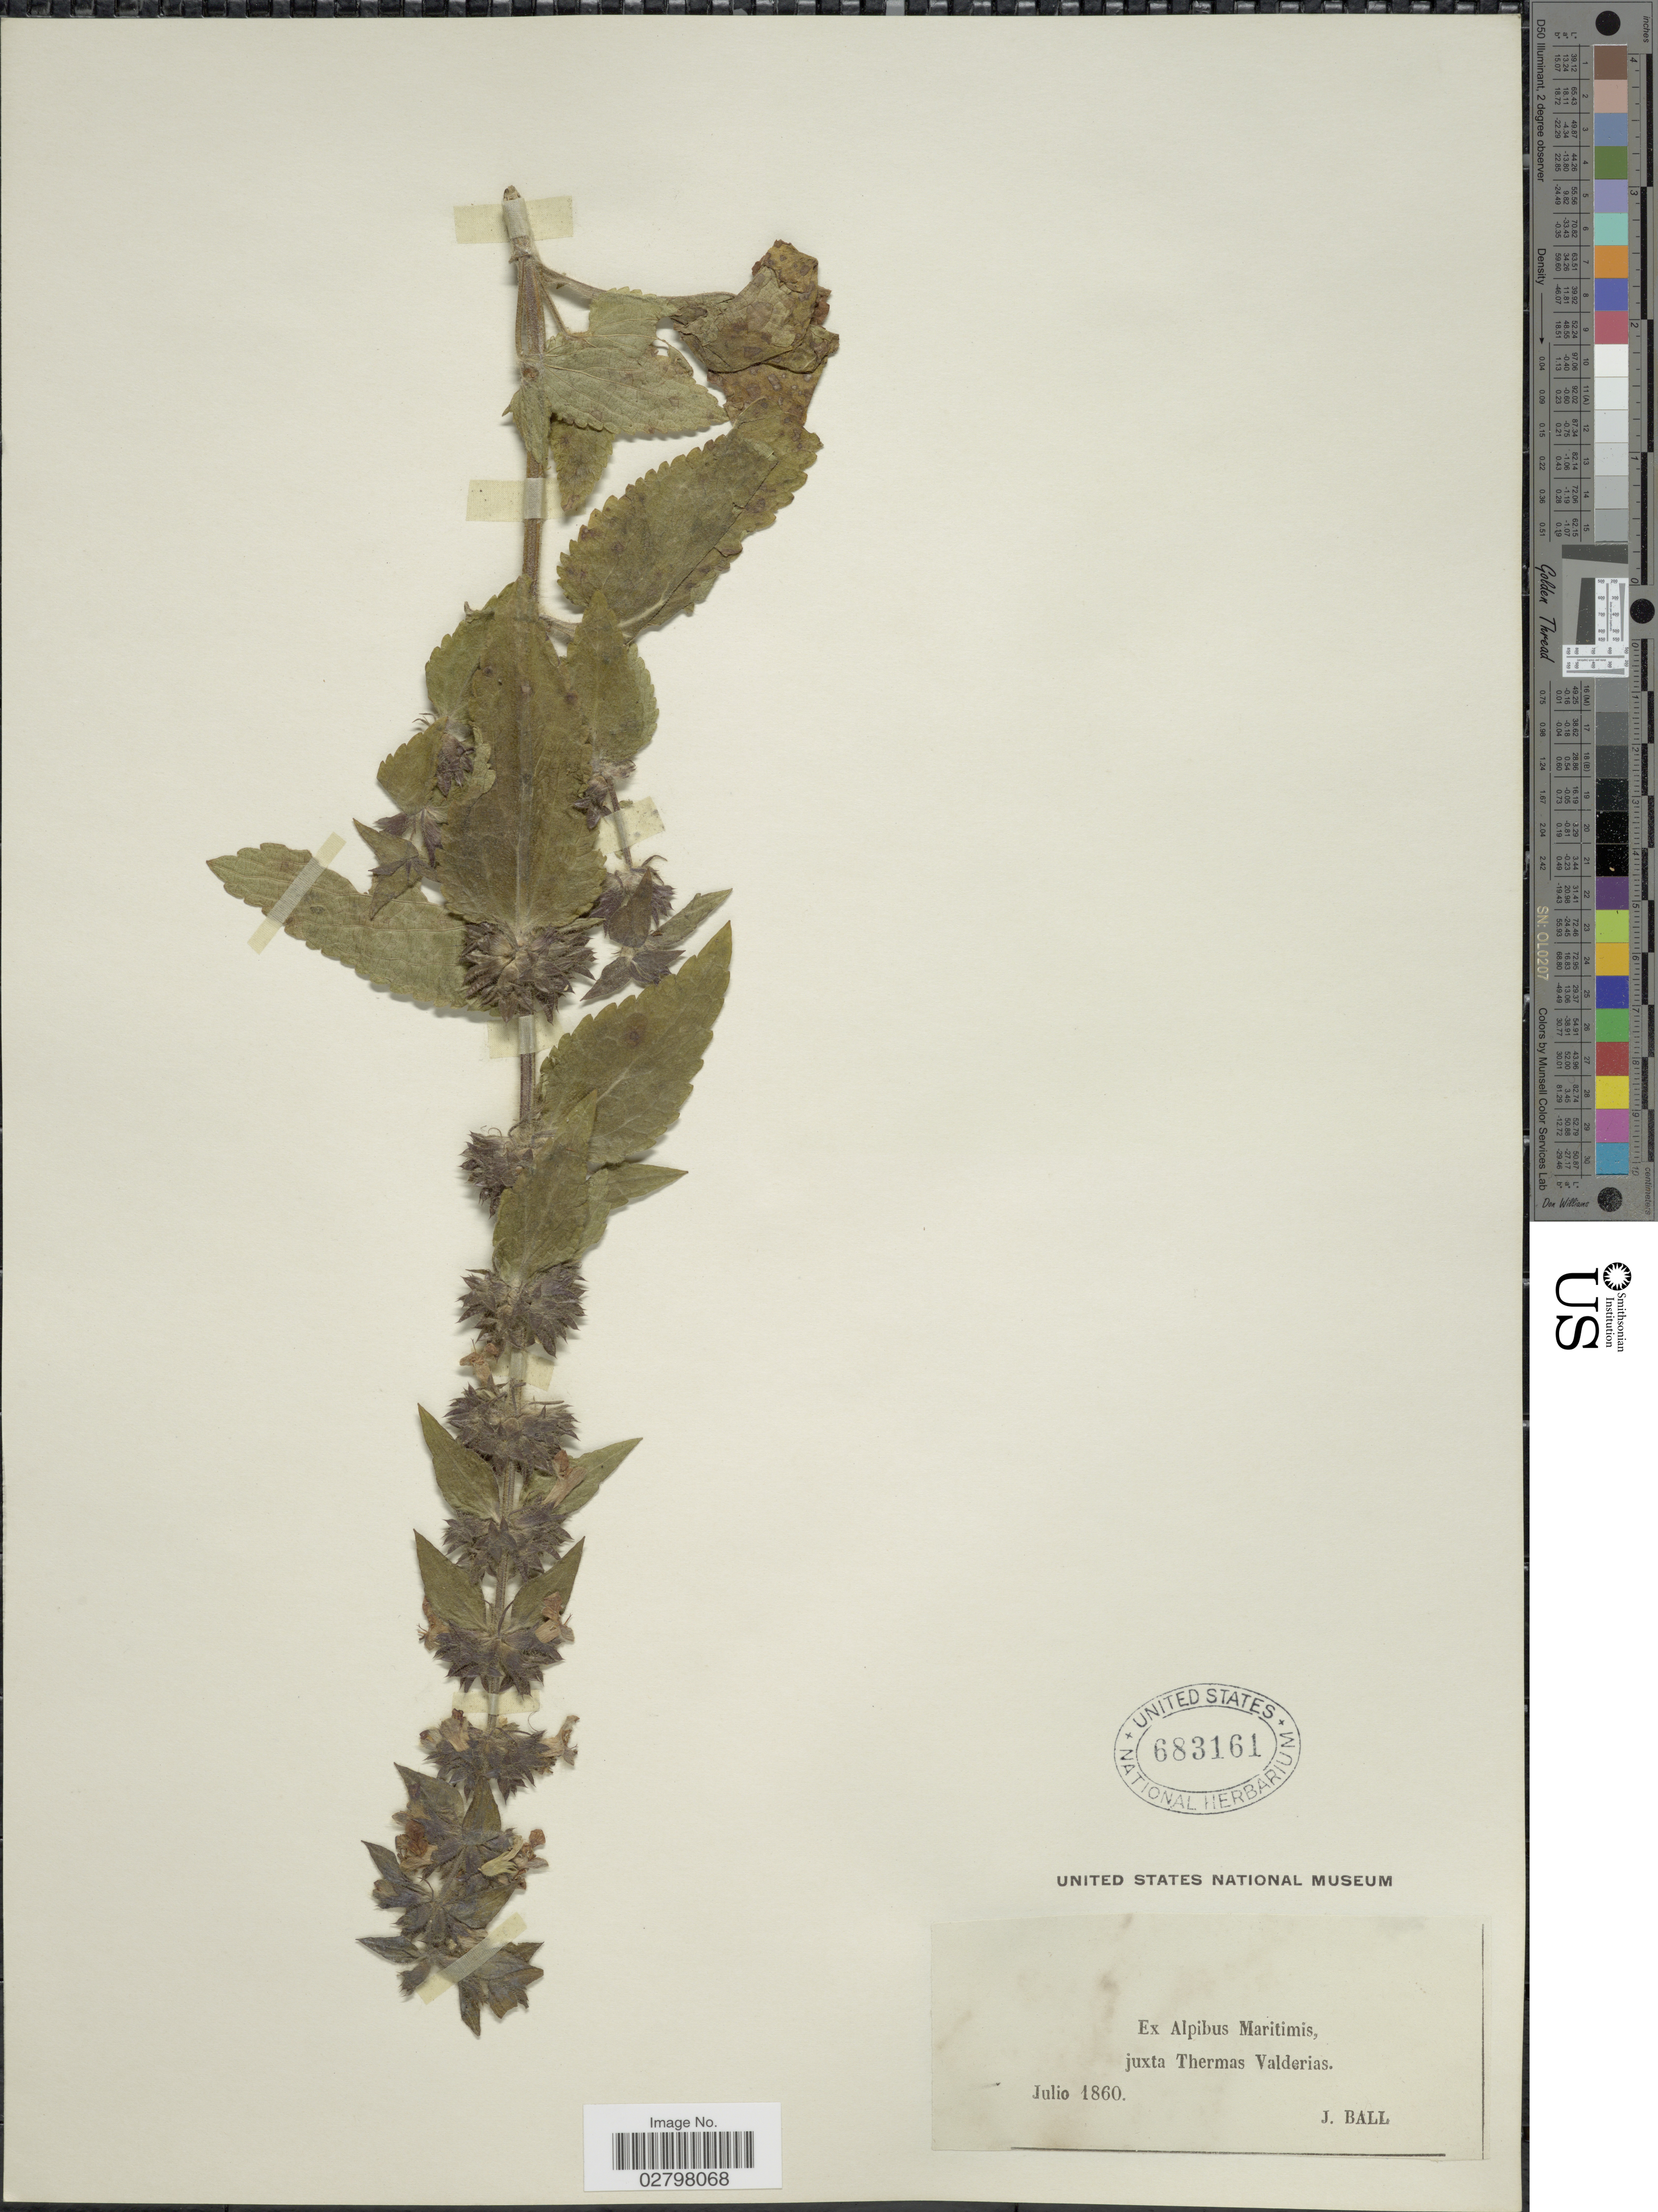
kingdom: Plantae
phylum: Tracheophyta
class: Magnoliopsida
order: Lamiales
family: Lamiaceae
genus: Stachys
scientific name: Stachys sp.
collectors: J. Ball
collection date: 1860-07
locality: Ex Alpibus Maritimis, juxta Thermas Valderias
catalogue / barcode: US 683161